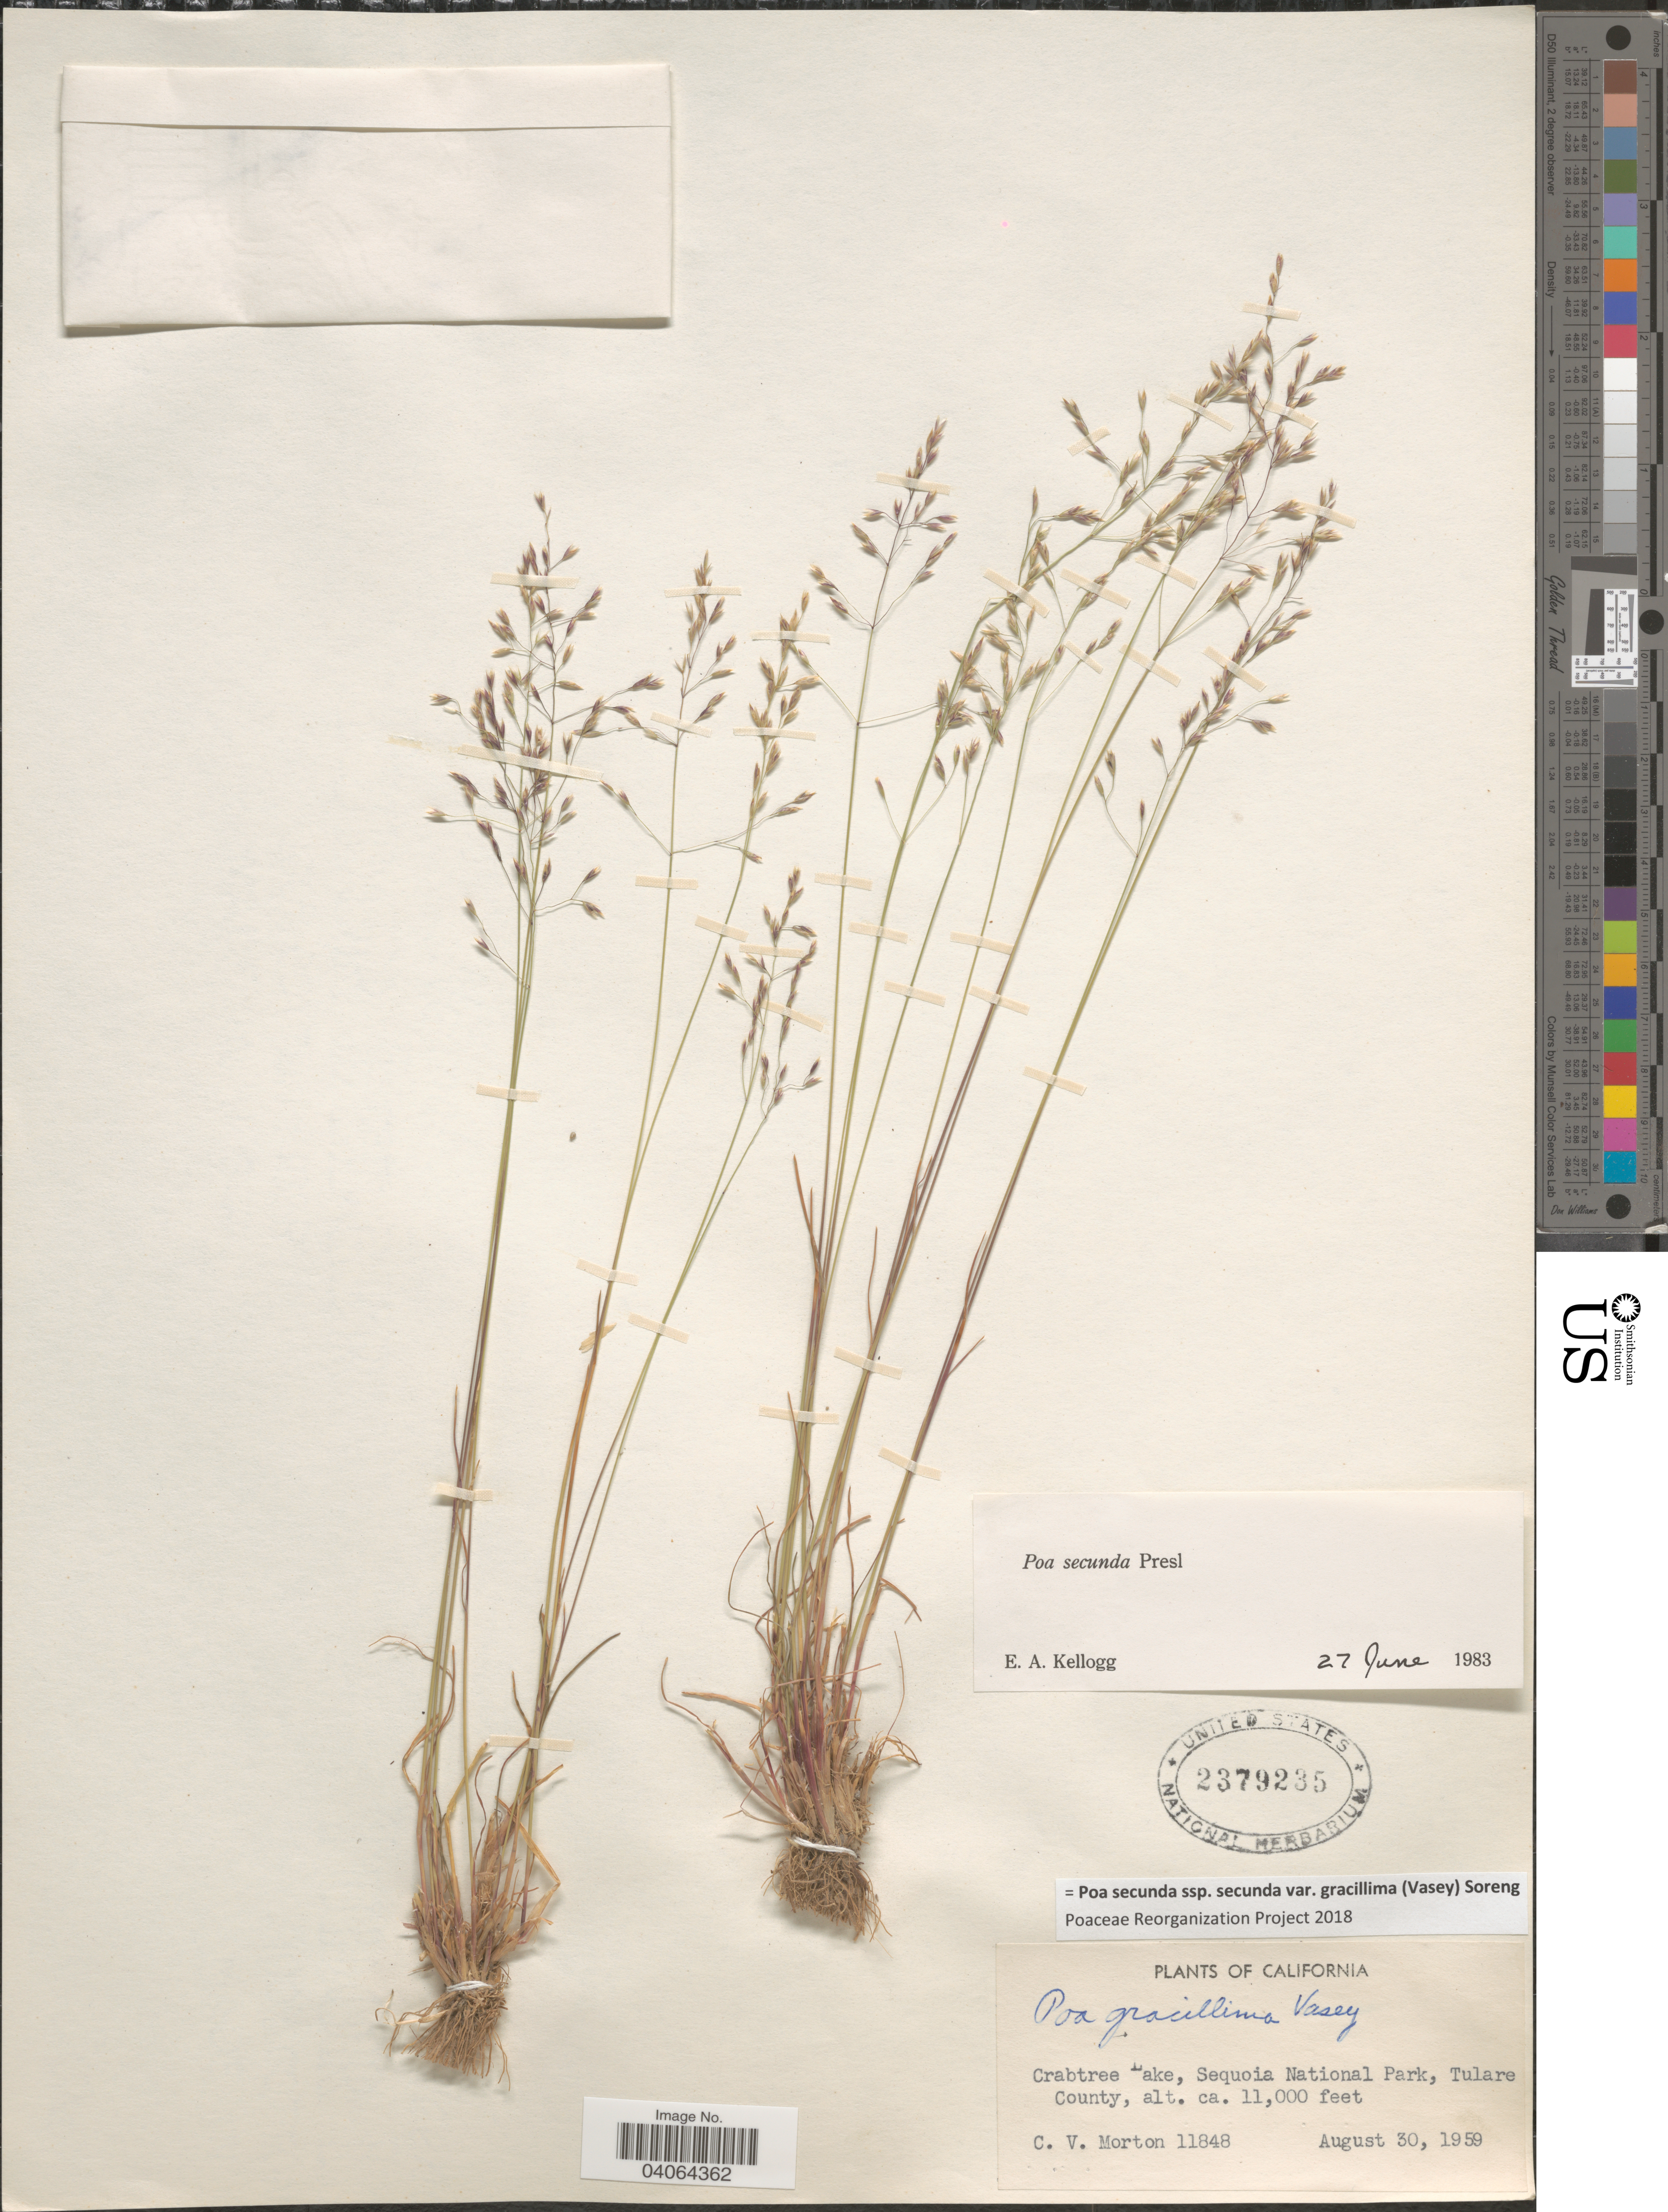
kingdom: Plantae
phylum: Tracheophyta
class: Liliopsida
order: Poales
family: Poaceae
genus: Poa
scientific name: Poa secunda subsp. secunda var. gracillima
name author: (Vasey) Soreng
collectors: C. V. Morton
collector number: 11848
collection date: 1959-08-30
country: United States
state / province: California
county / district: Tulare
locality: Crabtree Lake, Sequoia National Park, Tulare County.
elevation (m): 3353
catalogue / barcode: US 2379235